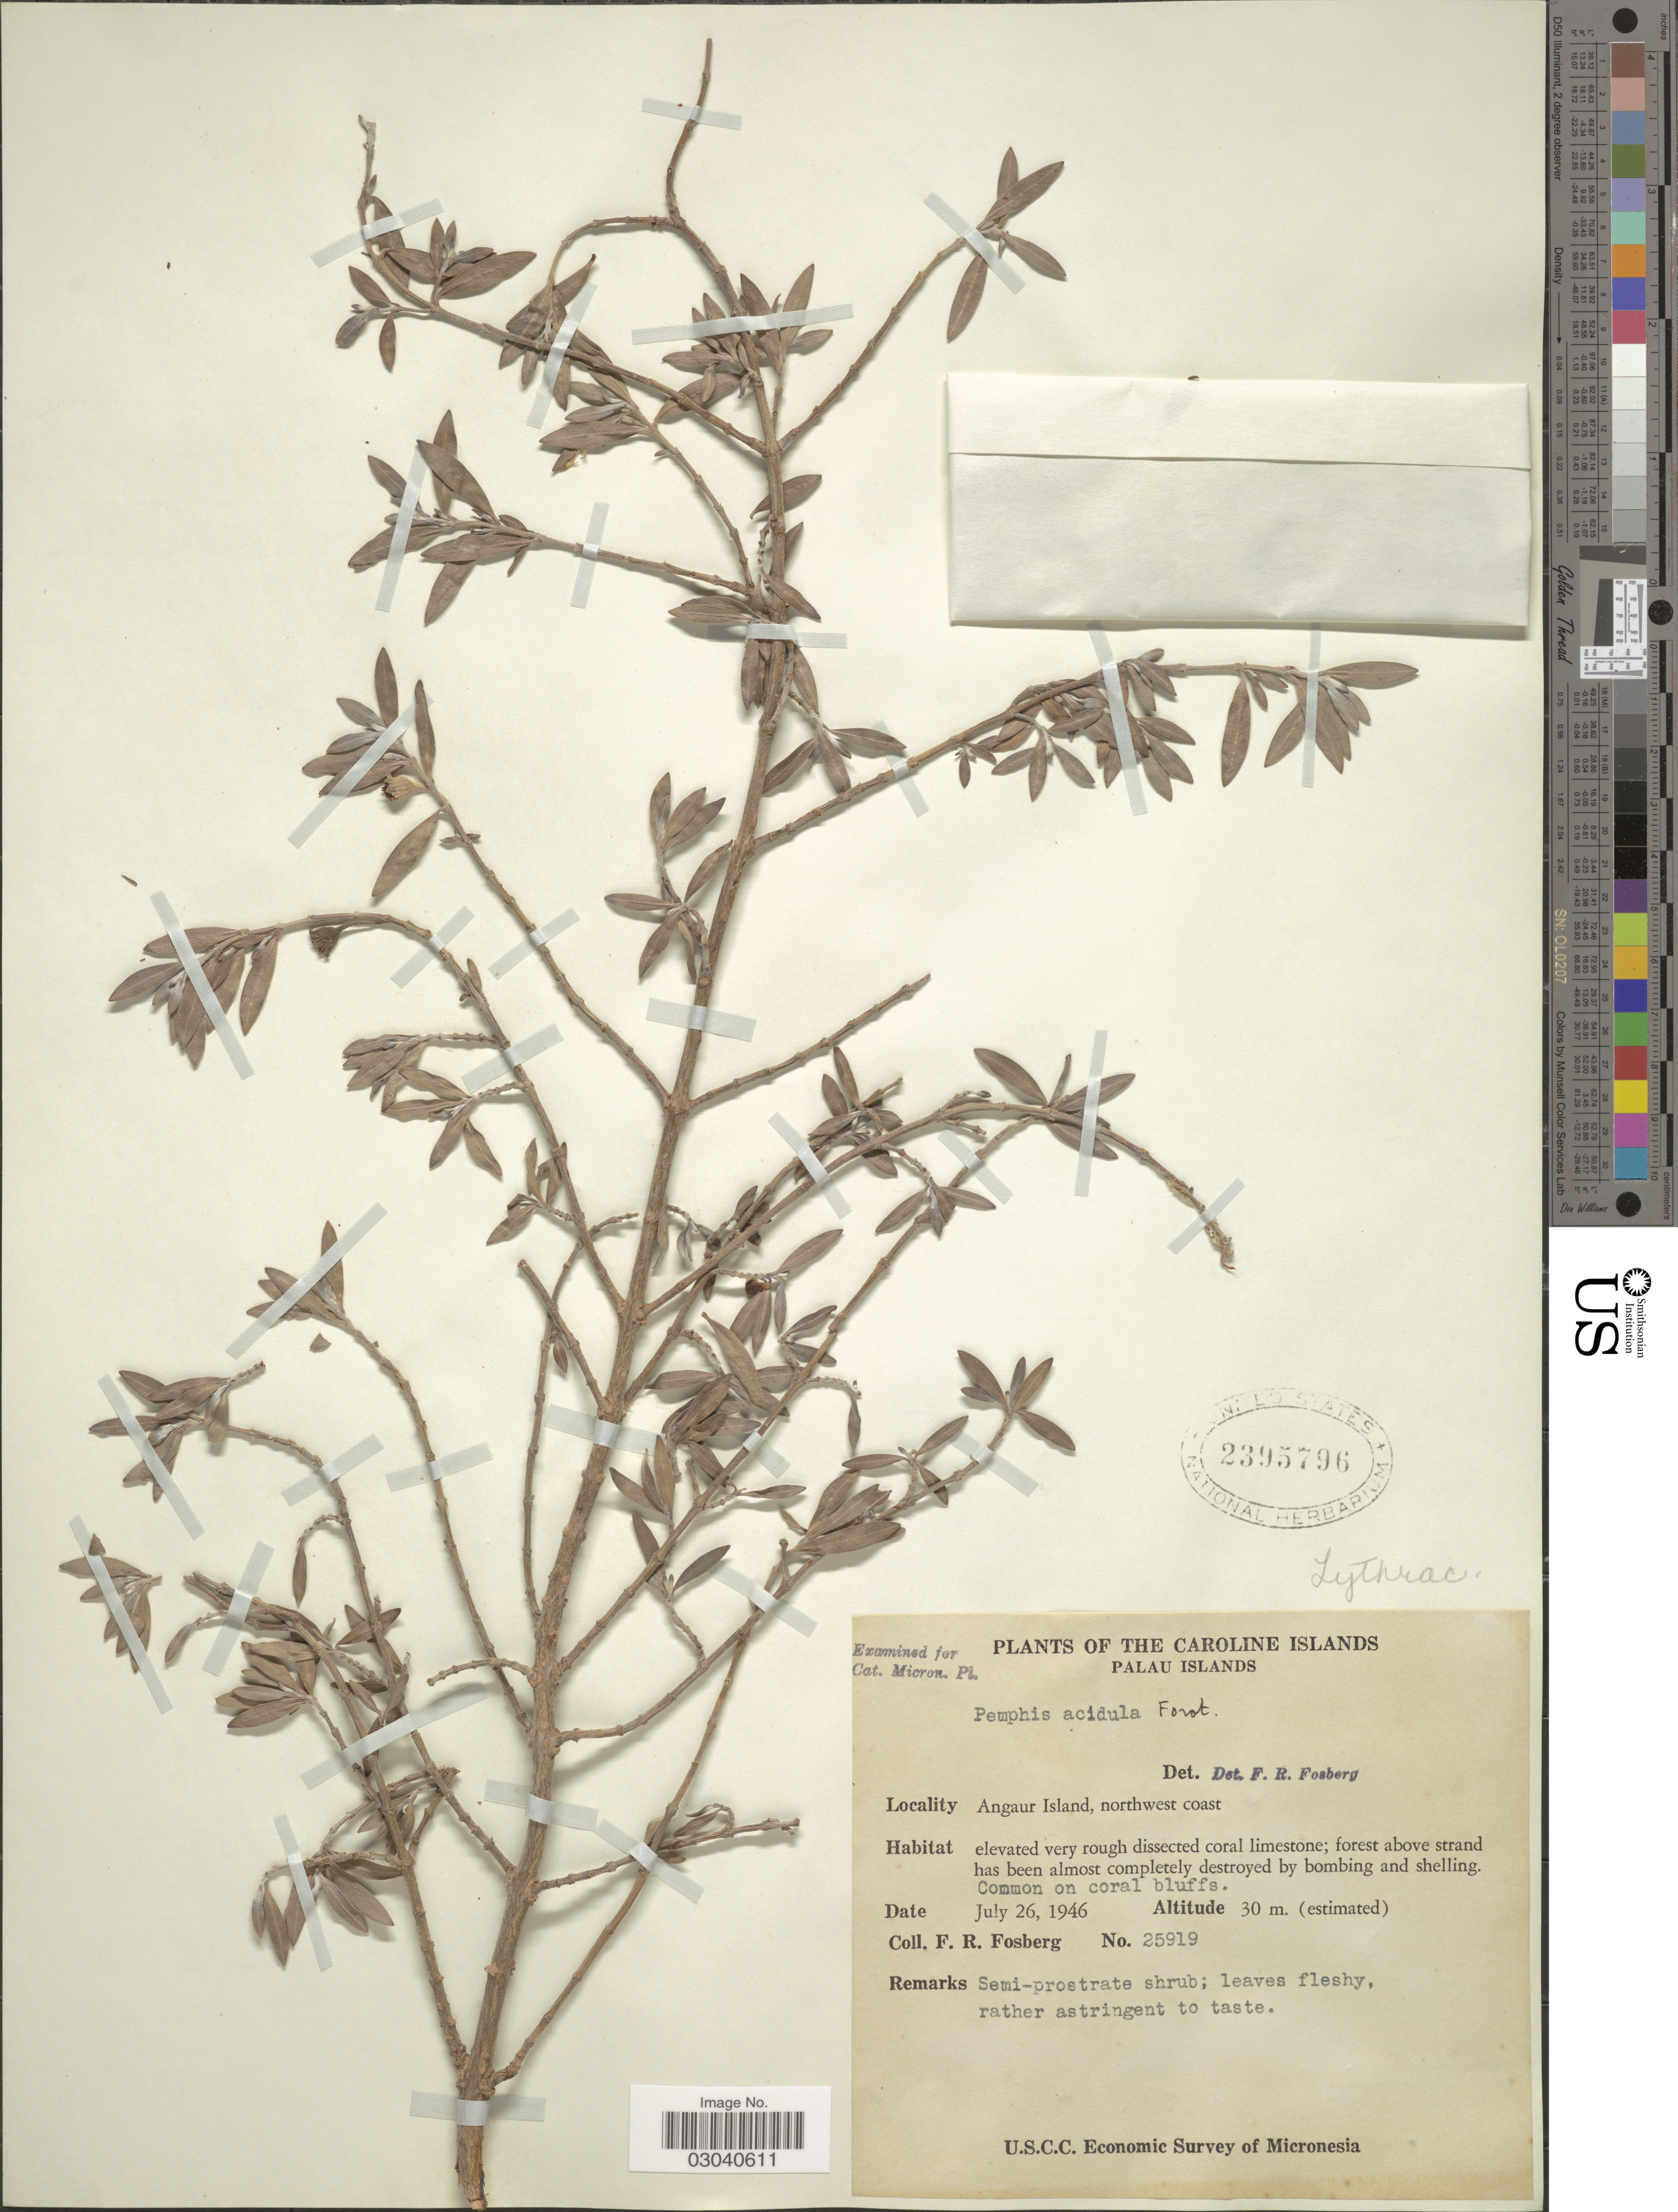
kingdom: Plantae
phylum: Tracheophyta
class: Magnoliopsida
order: Myrtales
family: Lythraceae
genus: Pemphis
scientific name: Pemphis acidula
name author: J.R. Forst. & G. Forst.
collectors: F. R. Fosberg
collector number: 25919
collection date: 1946-07-26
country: Palau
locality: Caroline Islands. Palau Islands. Angaur Island, northwest coast.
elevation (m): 30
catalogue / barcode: US 2395796